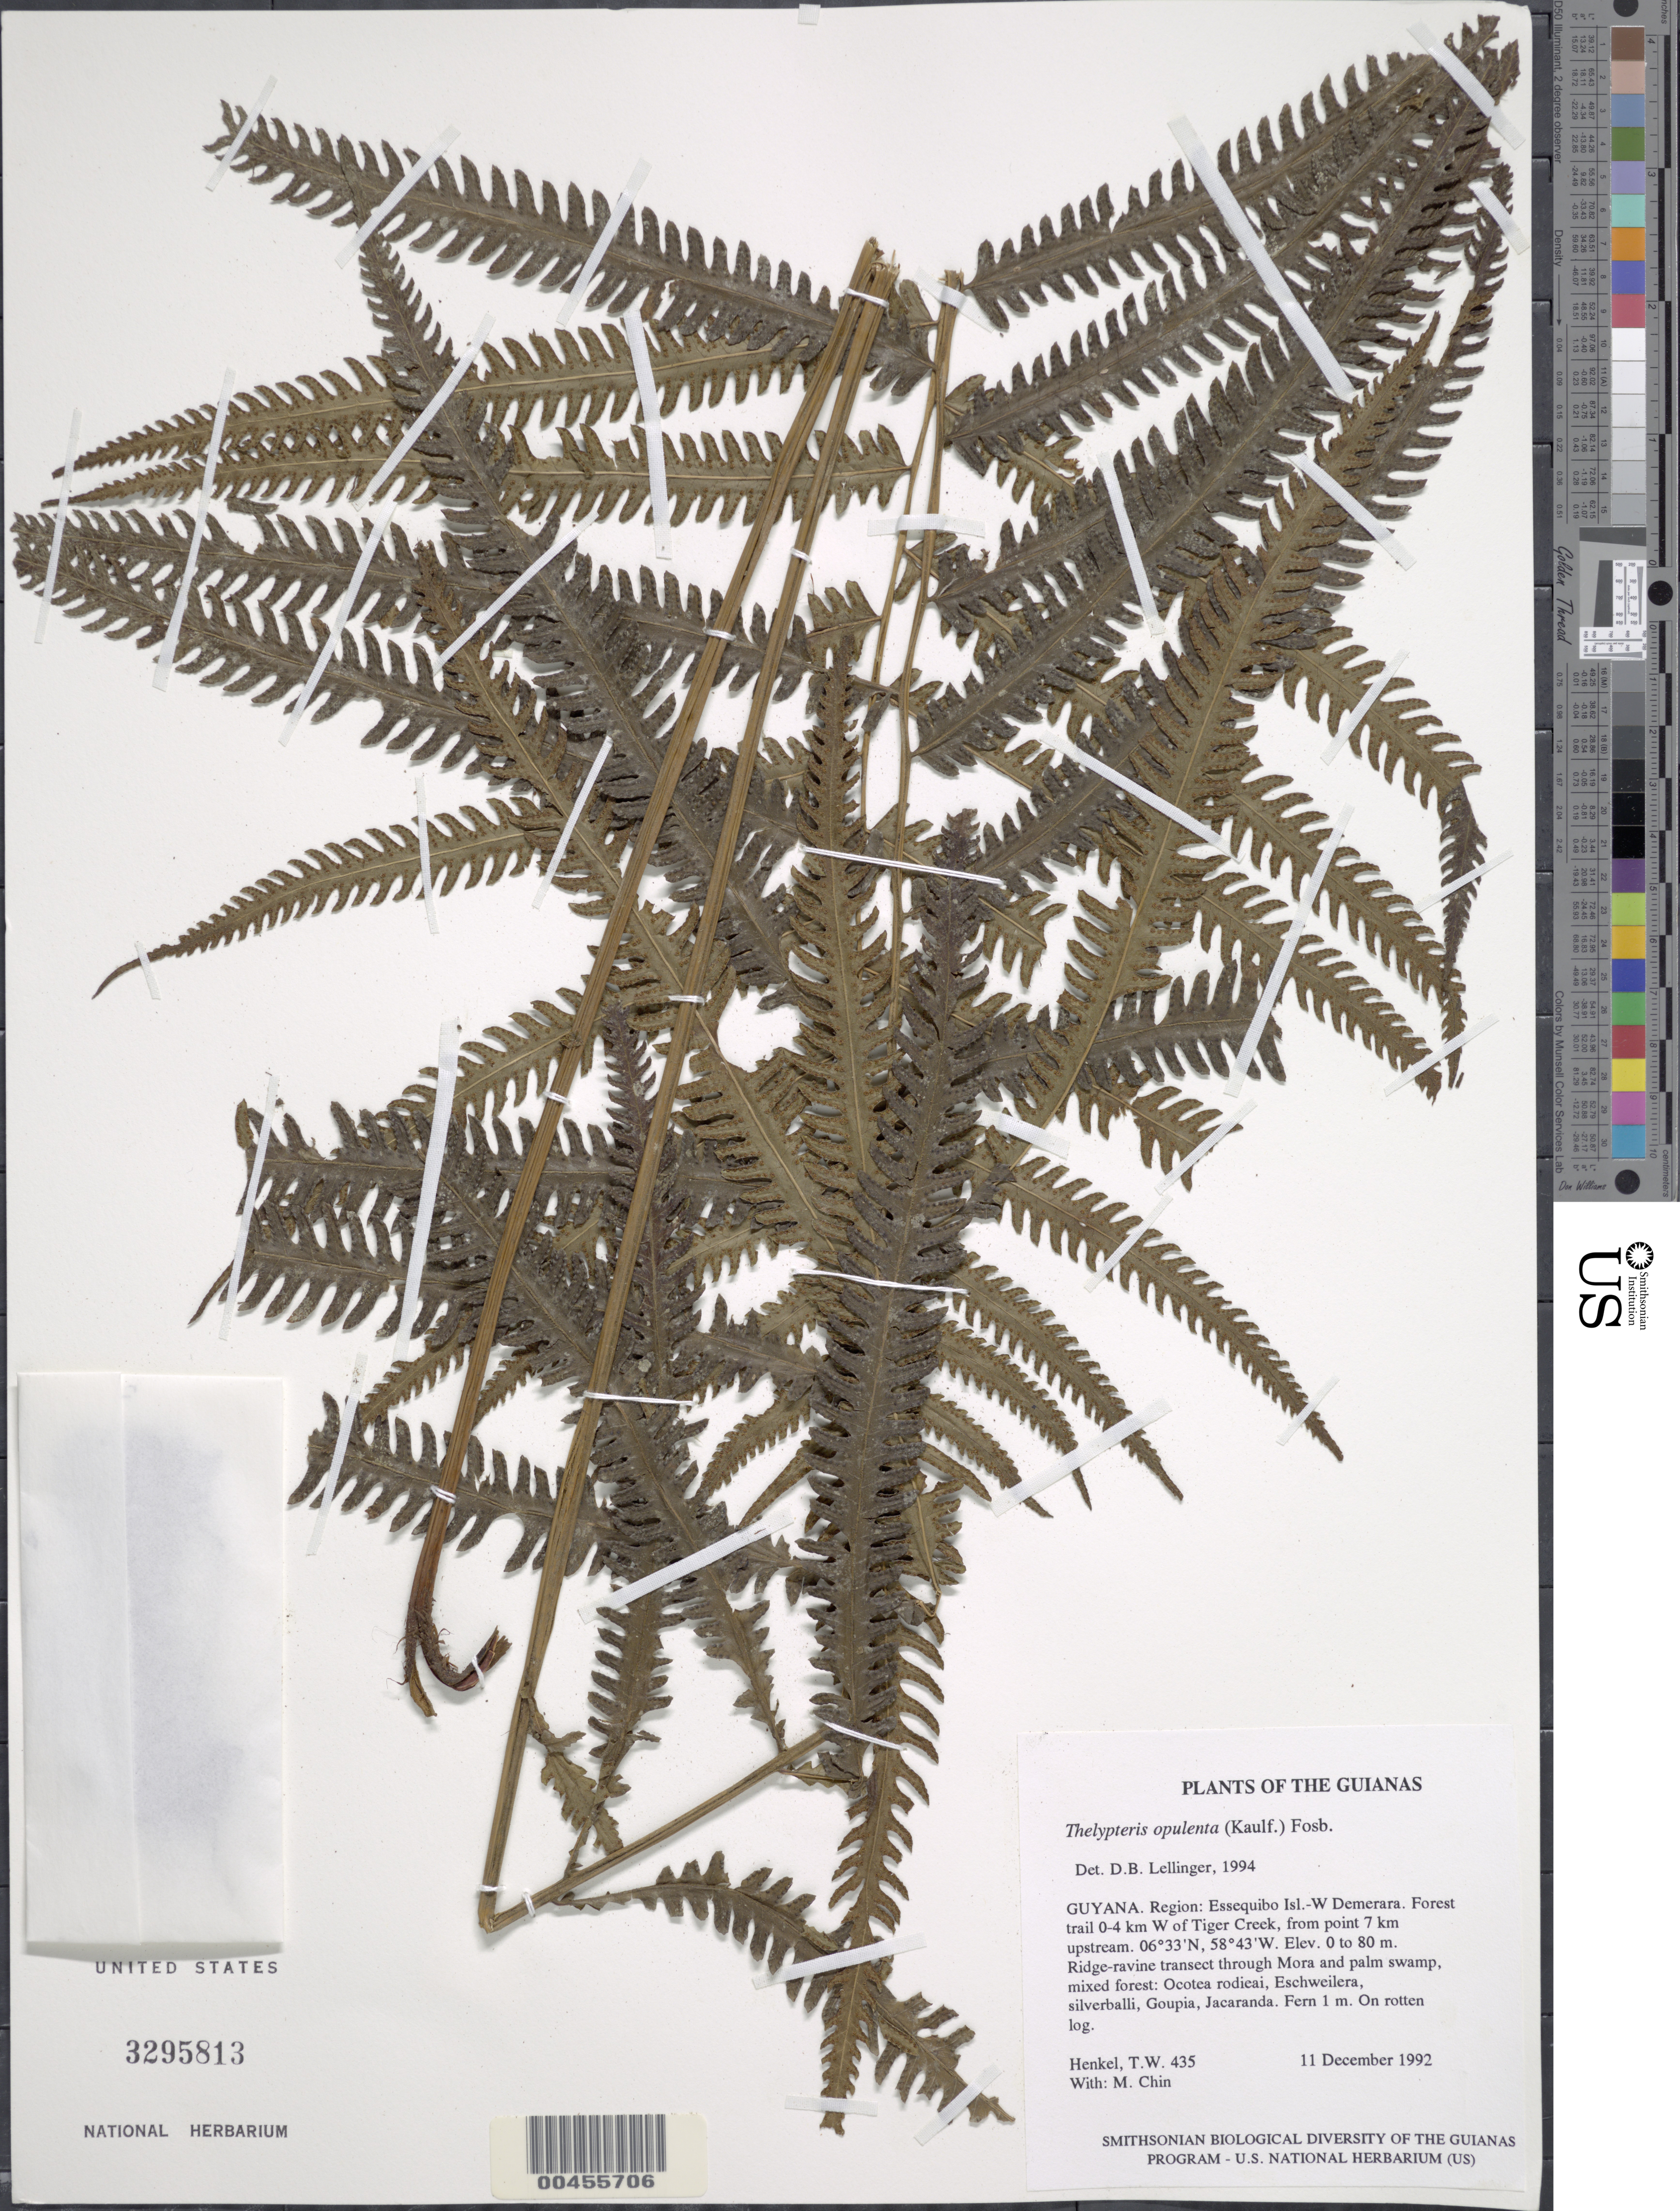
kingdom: Plantae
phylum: Tracheophyta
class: Polypodiopsida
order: Polypodiales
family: Thelypteridaceae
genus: Amphineuron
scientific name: Amphineuron opulentum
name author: (Kaulf.) Holttum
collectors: T. Henkel & M. Chin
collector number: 435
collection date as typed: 11 December 1992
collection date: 1992-12-11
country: Guyana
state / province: Essequibo Isl-W. Demerara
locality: Forest trail 0-4 km W of Tiger Creek, from point 7 km upstream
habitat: Ridge-ravine transect through Mora and palm swamp, mixed forest: Ocotea rodieai, Eschweilera, silverballi, Goupia, Jacaranda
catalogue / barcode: US 3295813